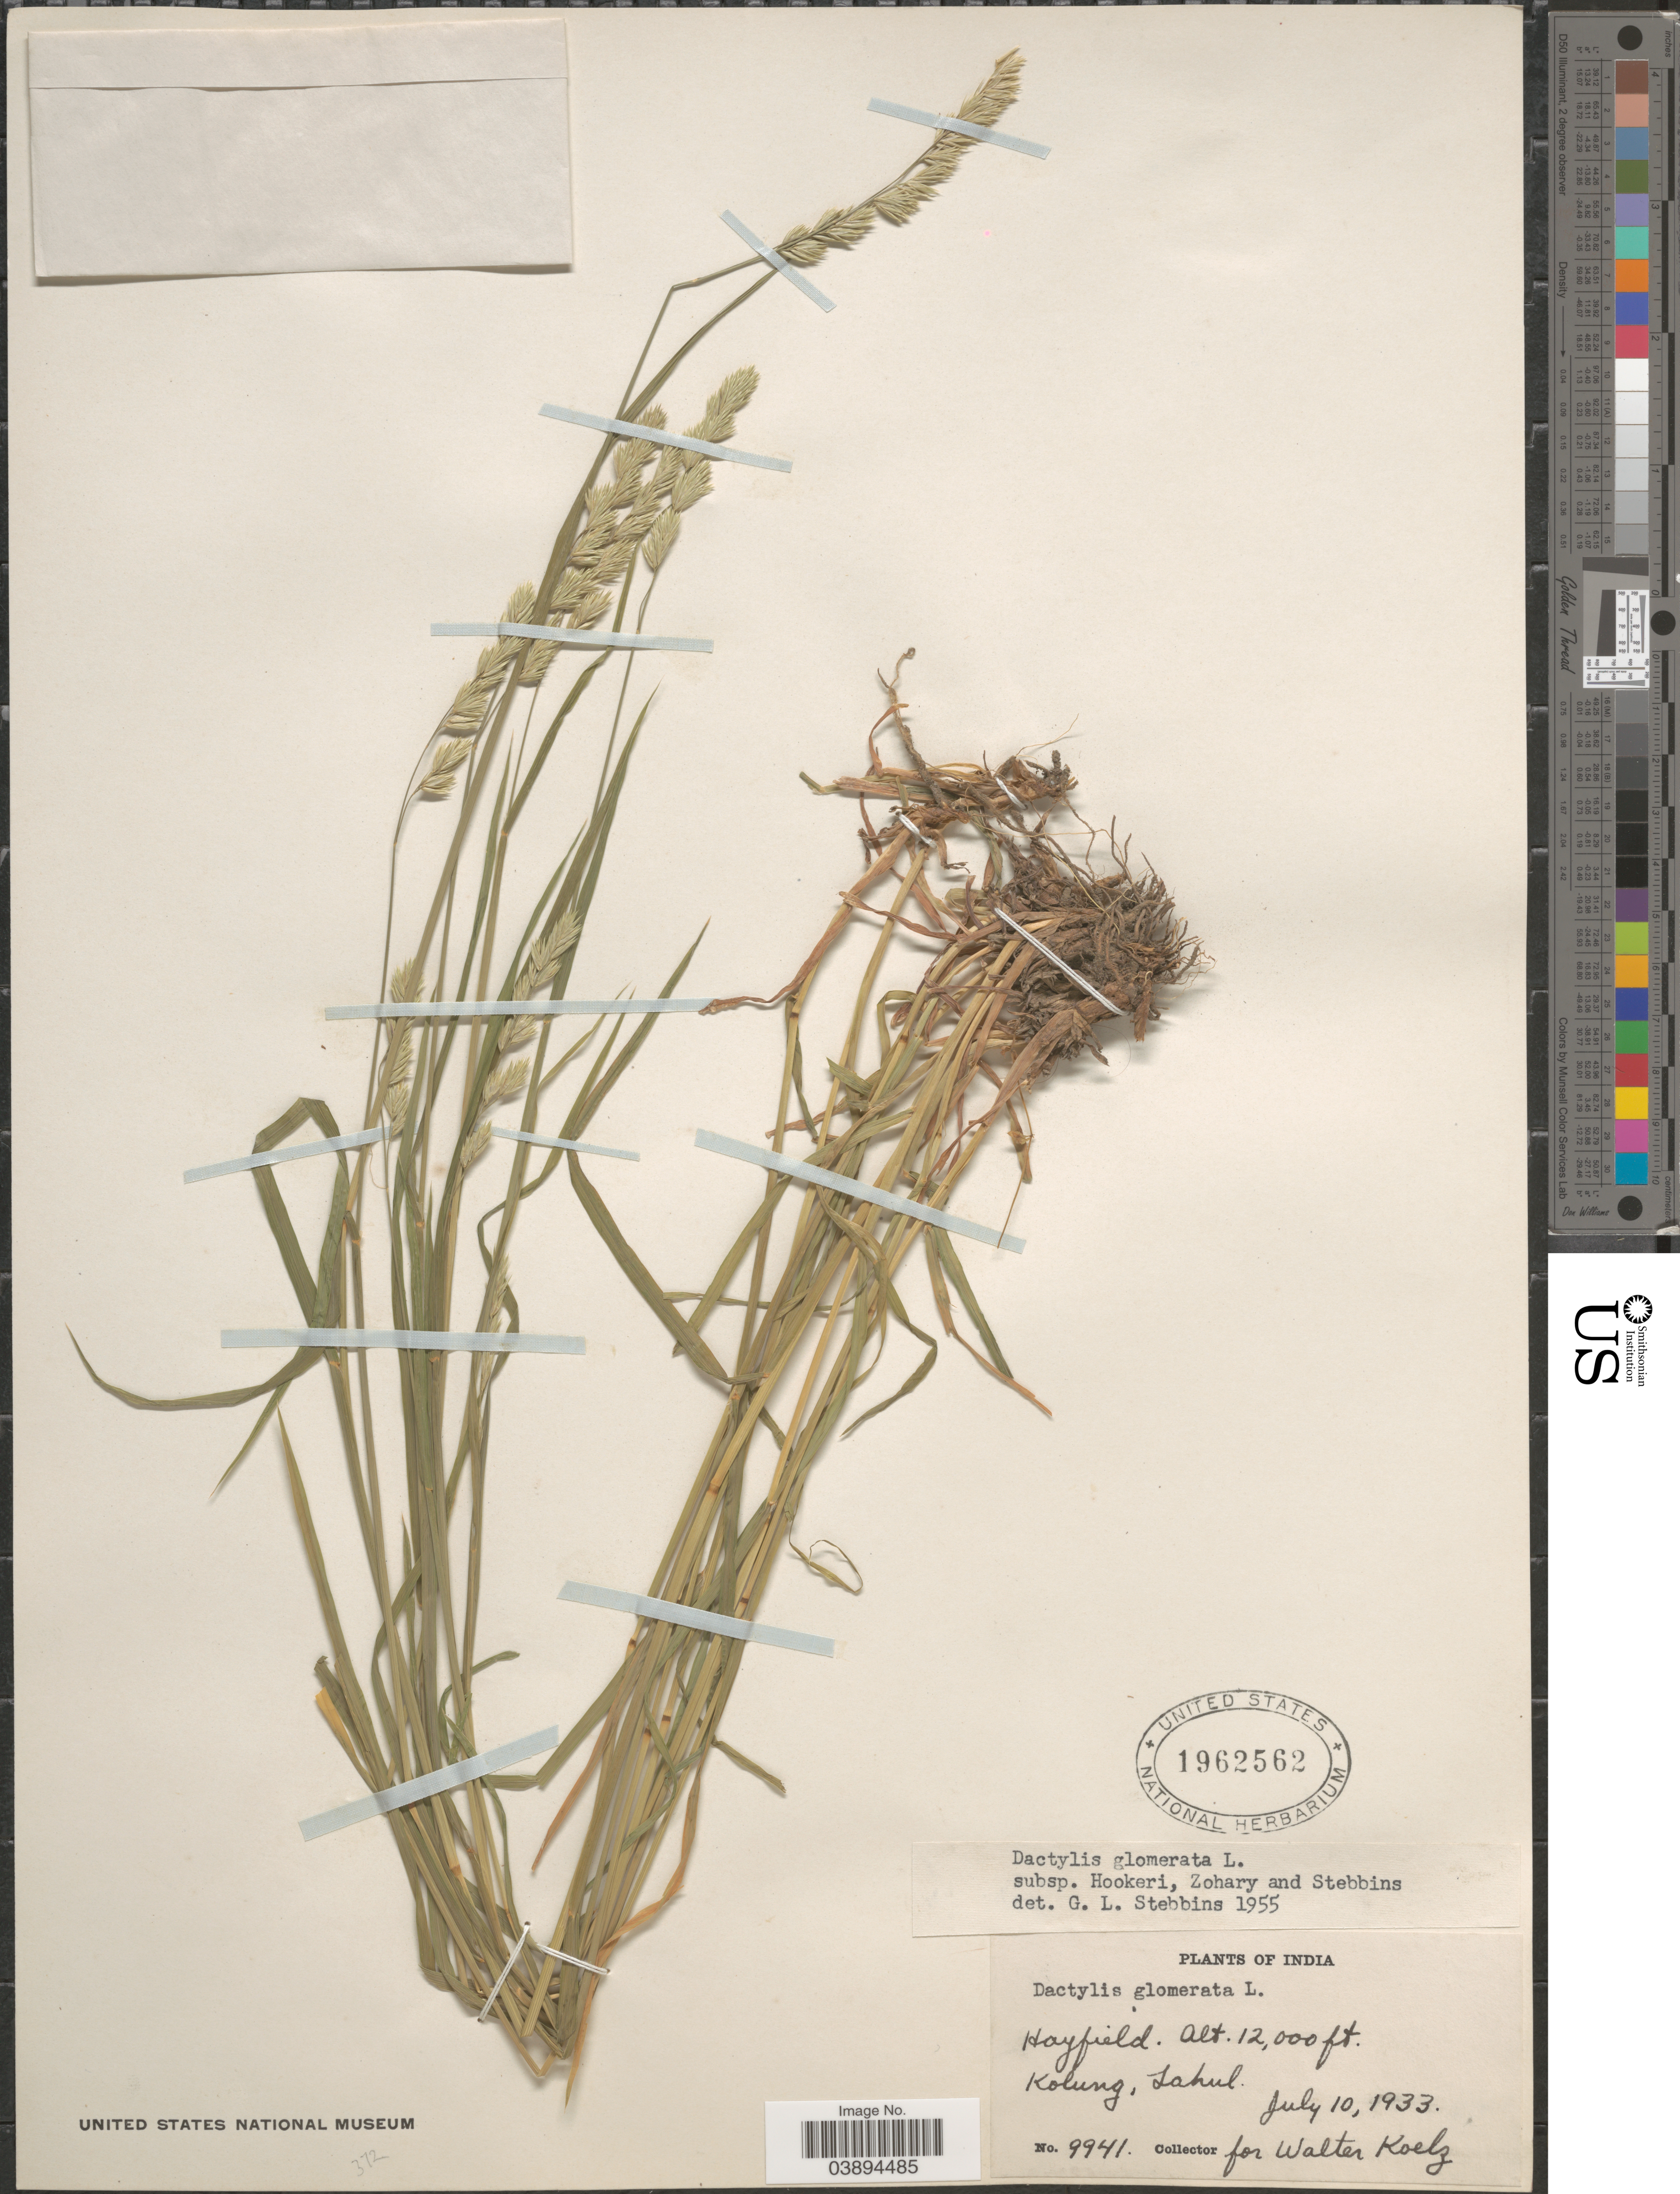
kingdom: Plantae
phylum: Tracheophyta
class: Liliopsida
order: Poales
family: Poaceae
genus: Dactylis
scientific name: Dactylis glomerata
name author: L.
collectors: W. N. Koelz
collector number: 9941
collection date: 1933-07-10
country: India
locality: Hayfield. Kolung, Lahul.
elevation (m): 3658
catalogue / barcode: US 1962562